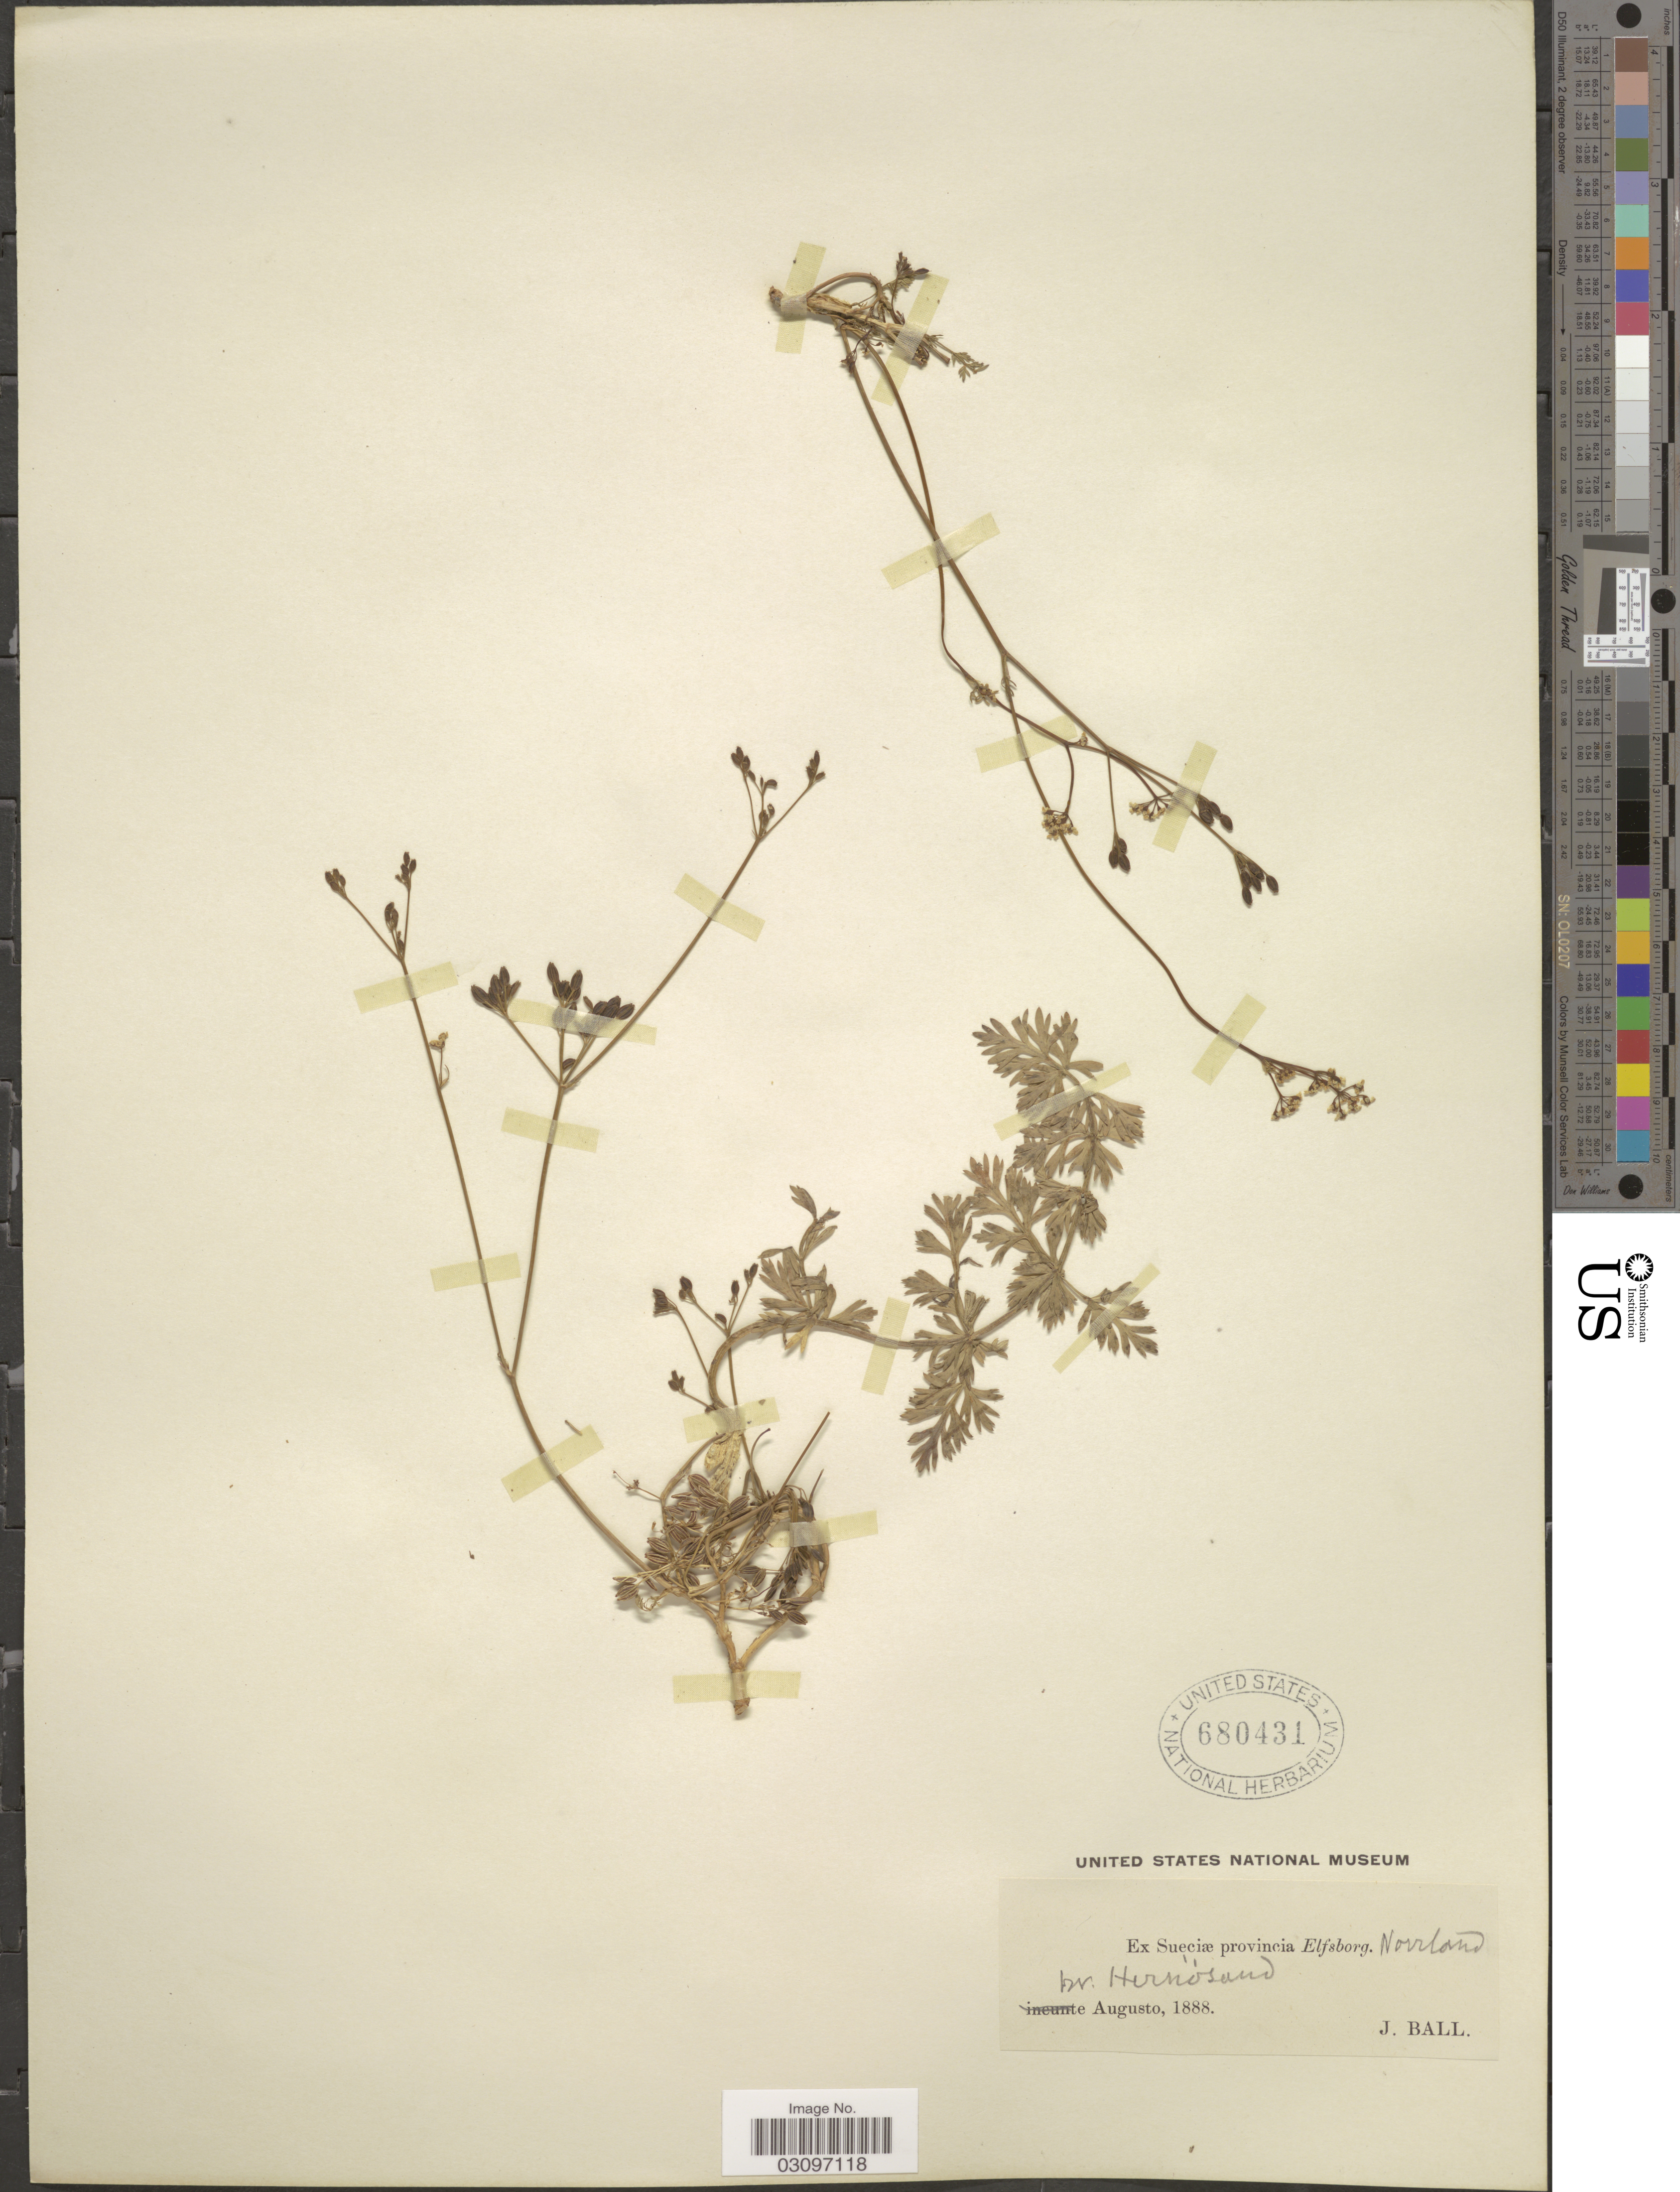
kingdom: Plantae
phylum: Tracheophyta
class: Magnoliopsida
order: Apiales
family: Apiaceae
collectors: J. Ball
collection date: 1888-08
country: Sweden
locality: Ex Sueciæ provincia Elfsborg. Norrland pr. Hernösand.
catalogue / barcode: US 680431